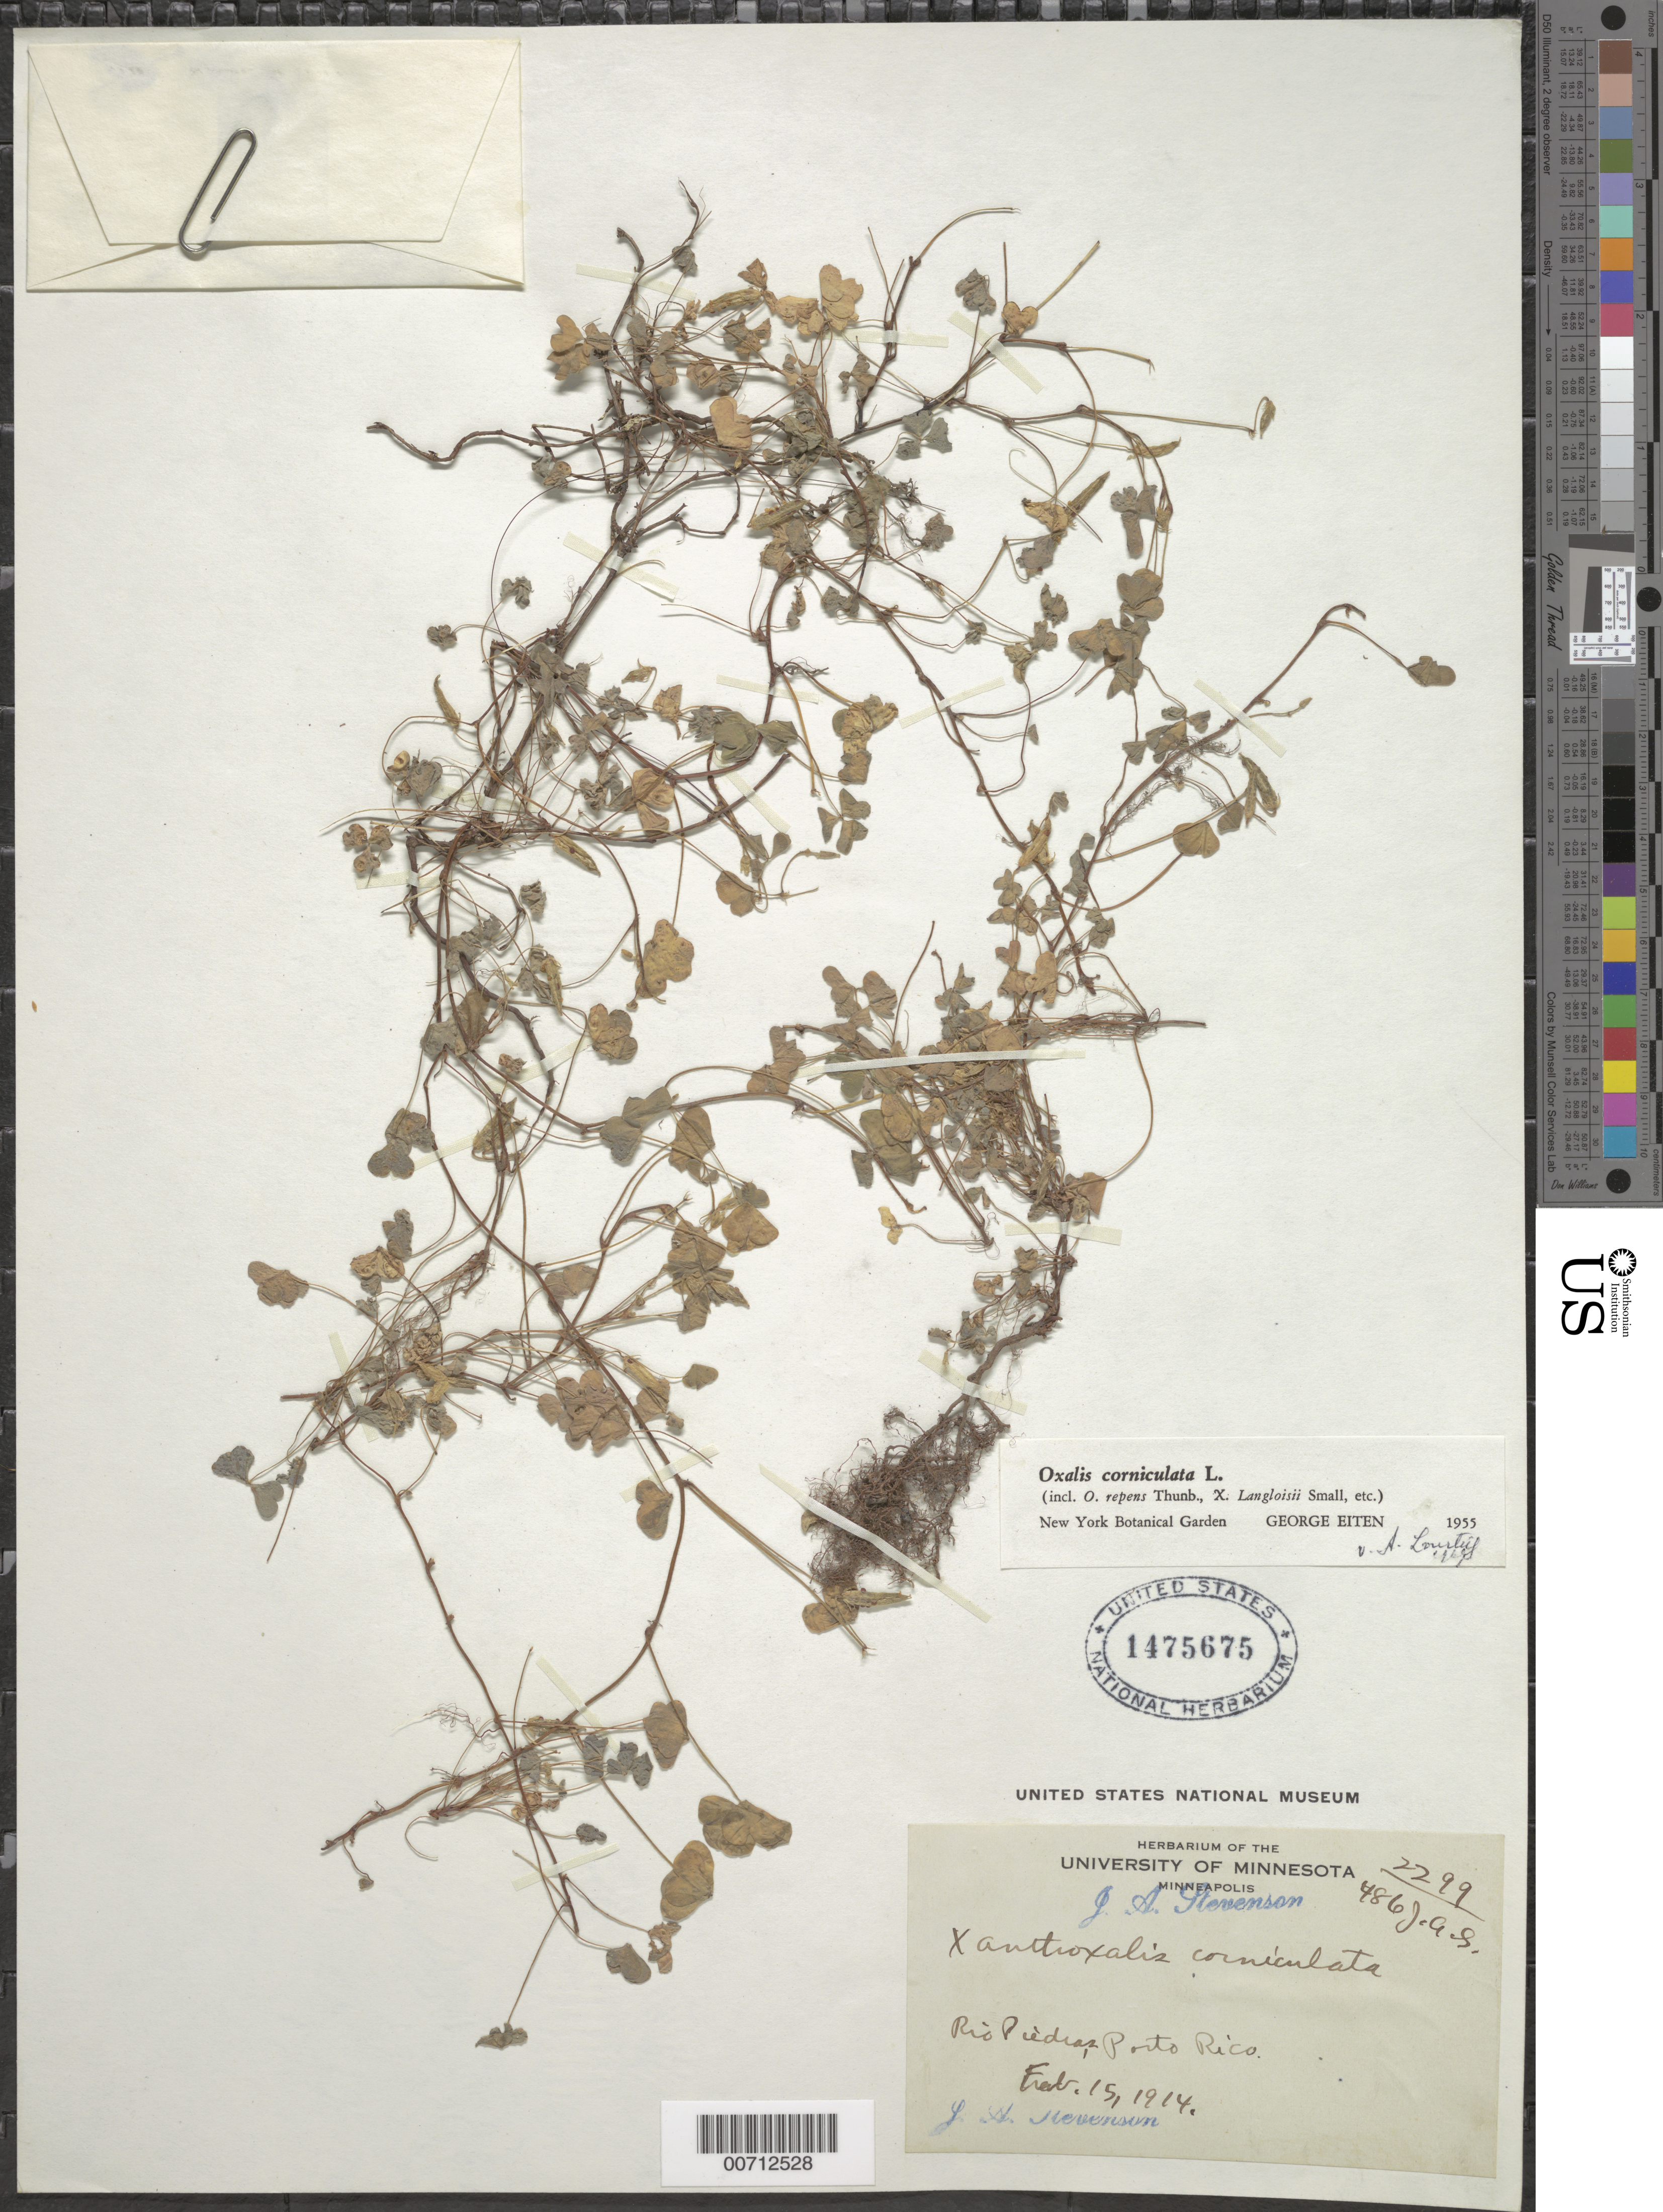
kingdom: Plantae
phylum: Tracheophyta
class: Magnoliopsida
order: Oxalidales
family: Oxalidaceae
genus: Oxalis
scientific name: Oxalis corniculata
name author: L.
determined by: Lourteig, A.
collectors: J. Stevenson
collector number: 2299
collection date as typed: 15 Feb 1914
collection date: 1914-02-15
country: Puerto Rico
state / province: Rio Piedras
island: Greater Antilles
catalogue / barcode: US 1475675